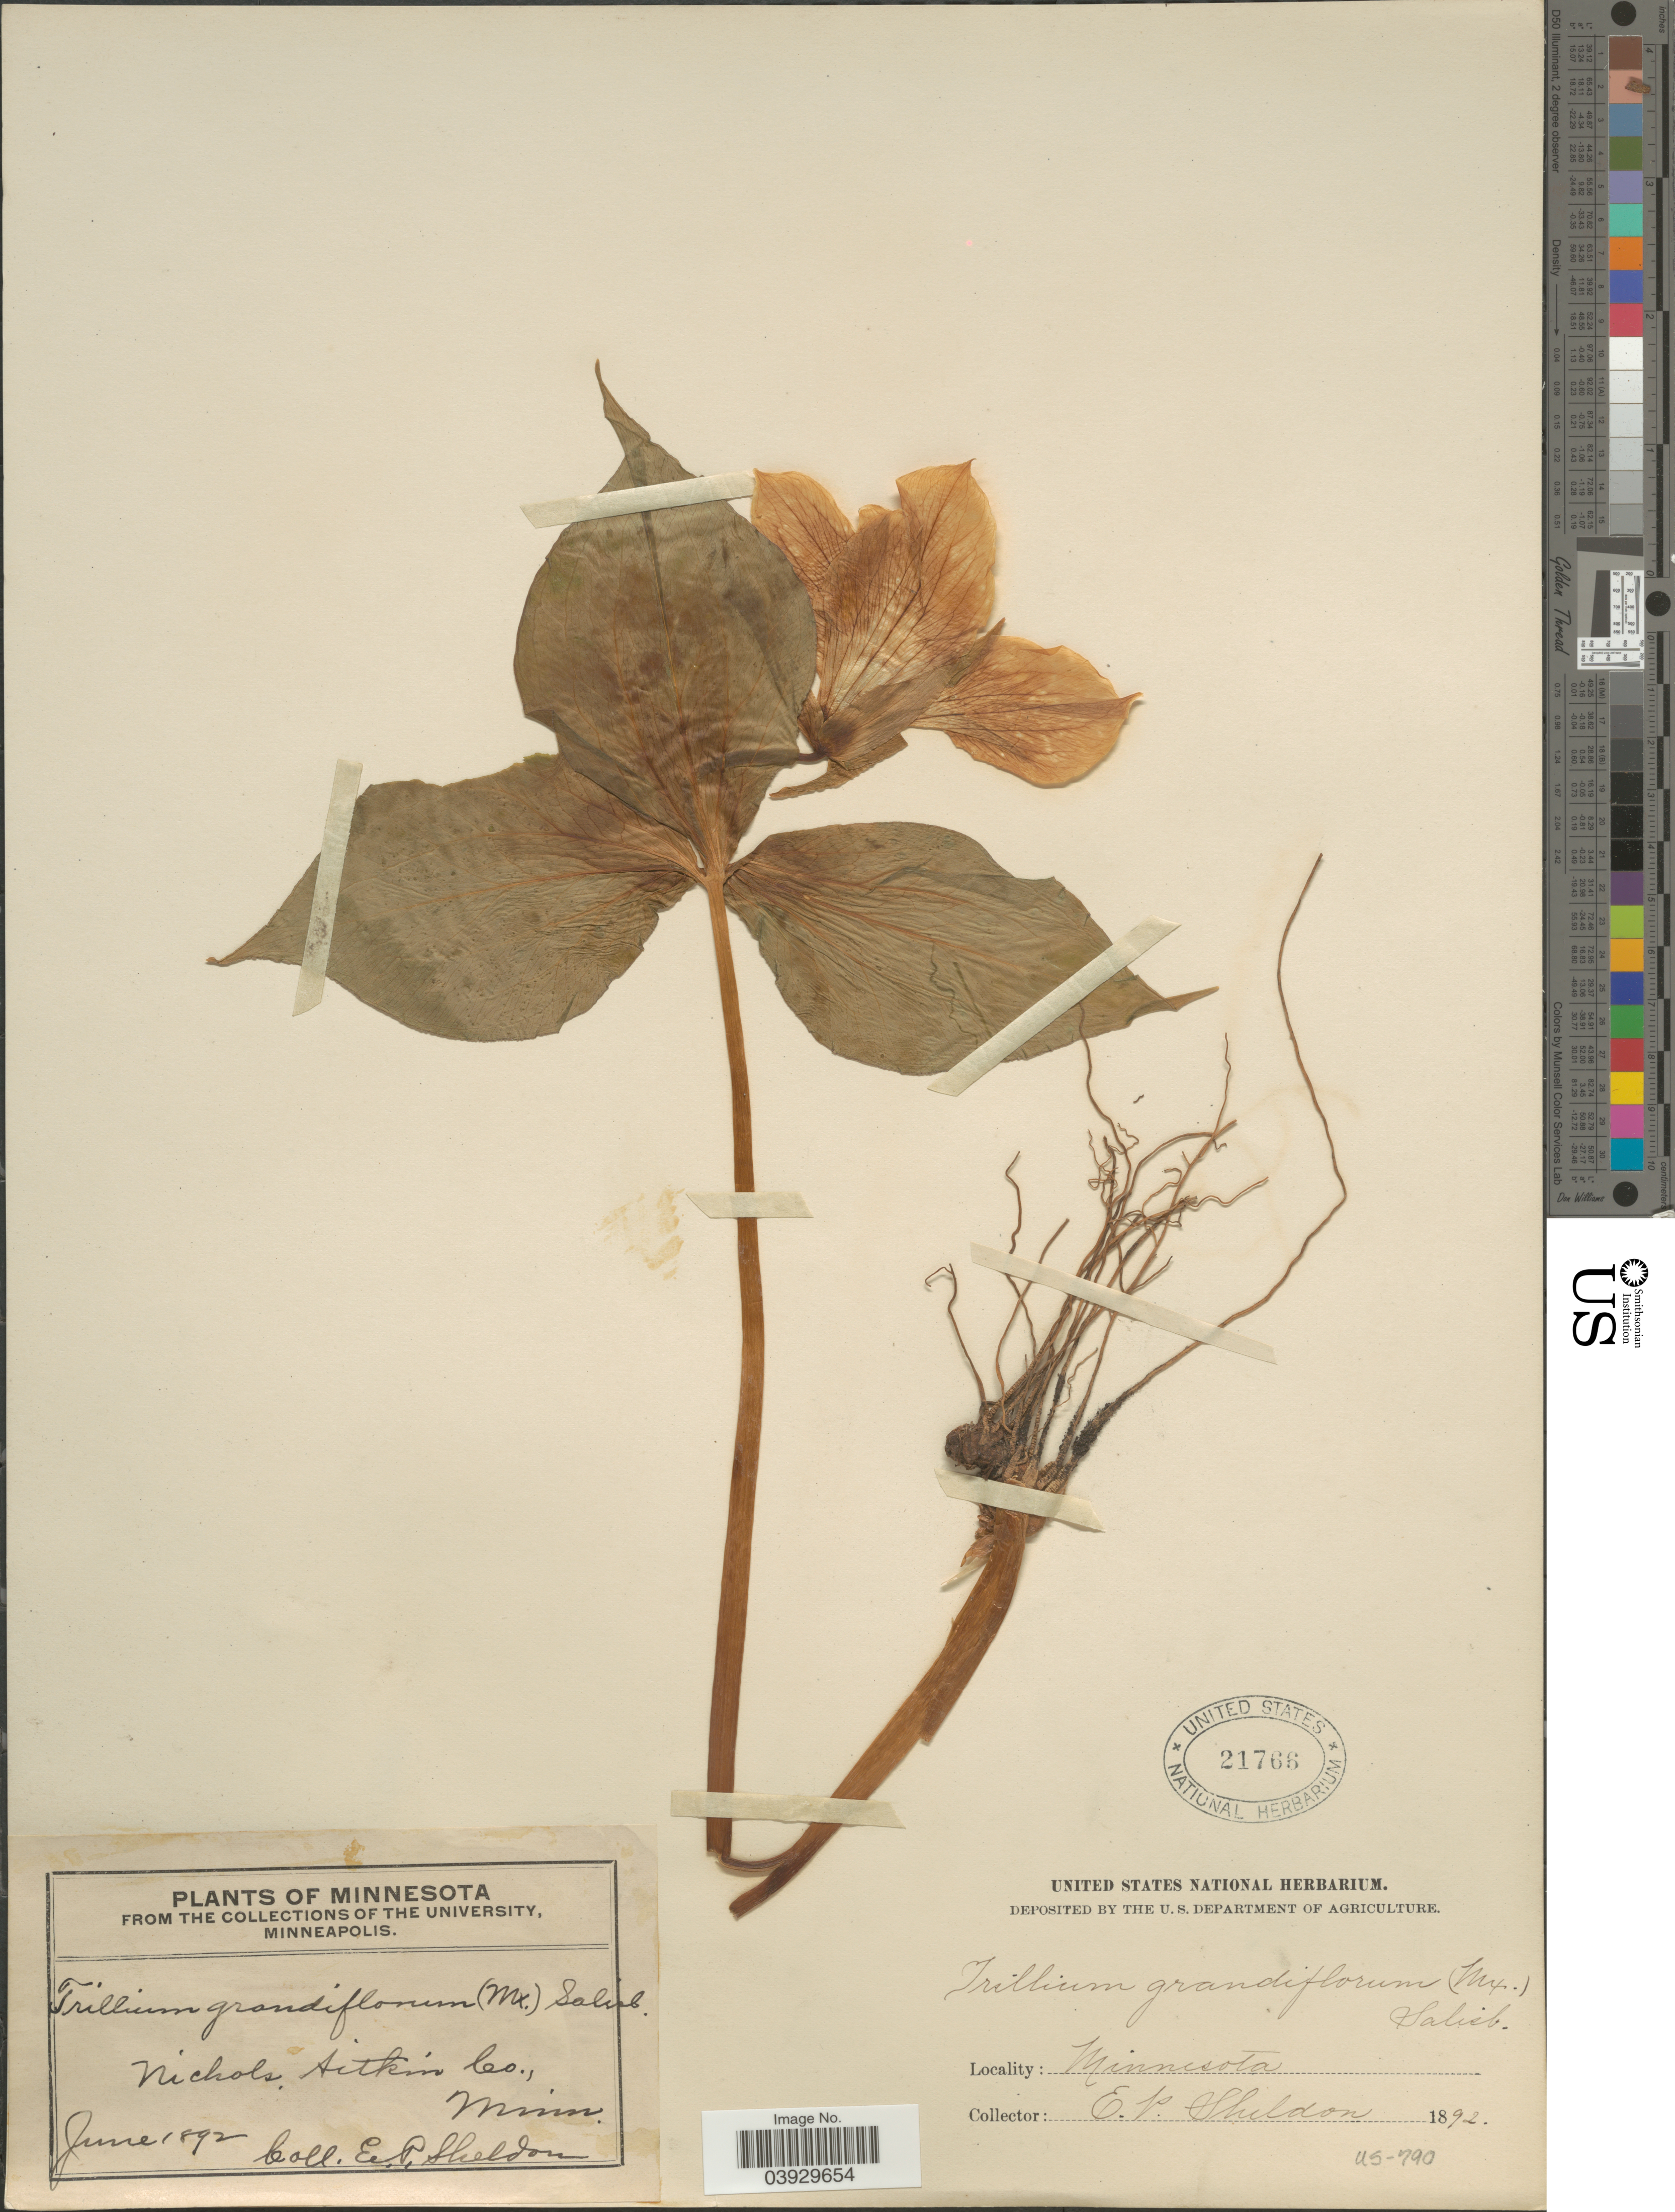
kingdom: Plantae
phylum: Tracheophyta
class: Liliopsida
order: Liliales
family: Melanthiaceae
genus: Trillium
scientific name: Trillium grandiflorum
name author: (Michx.) Salisb.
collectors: E. P. Sheldon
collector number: US-790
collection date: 1892-06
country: United States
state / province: Minnesota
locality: Nichols, Aitkin Co.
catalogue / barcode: US 21766